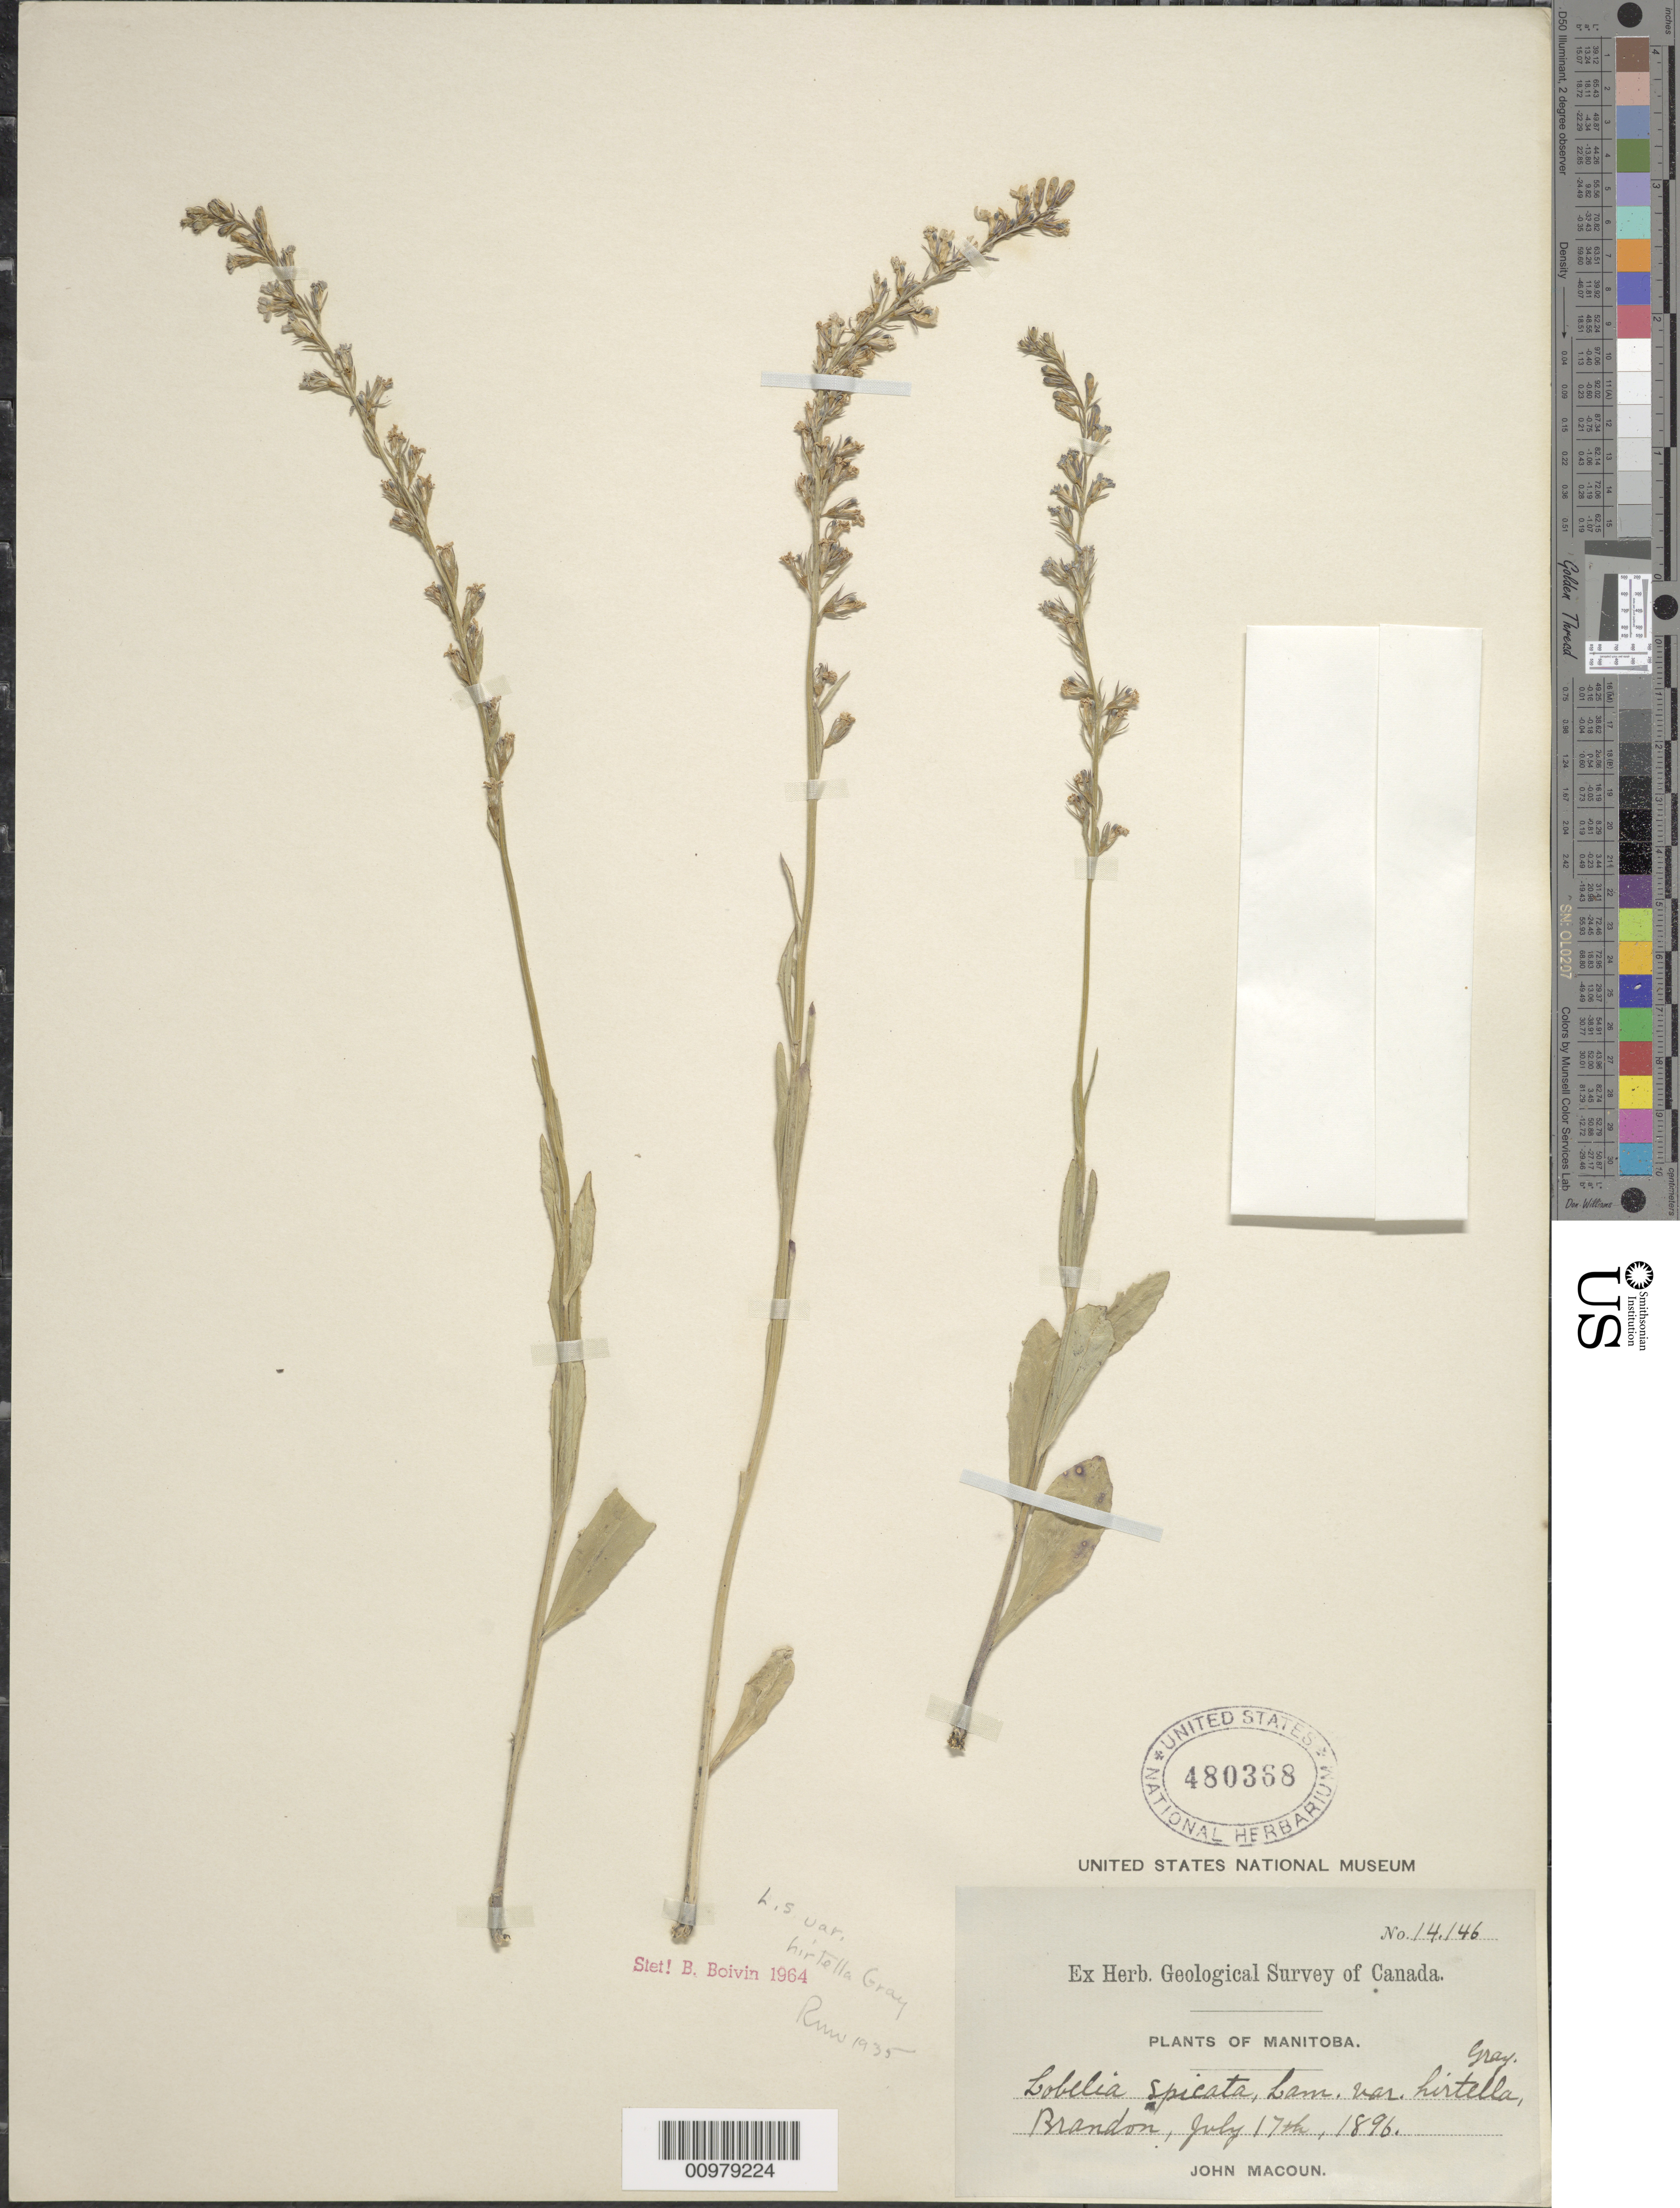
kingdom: Plantae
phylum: Tracheophyta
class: Magnoliopsida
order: Asterales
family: Campanulaceae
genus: Lobelia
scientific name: Lobelia spicata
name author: Lam.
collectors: J. Macoun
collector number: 14146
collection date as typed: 17 Jul 1896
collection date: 1896-07-17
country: Canada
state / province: Manitoba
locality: Brandon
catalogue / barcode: US 480368